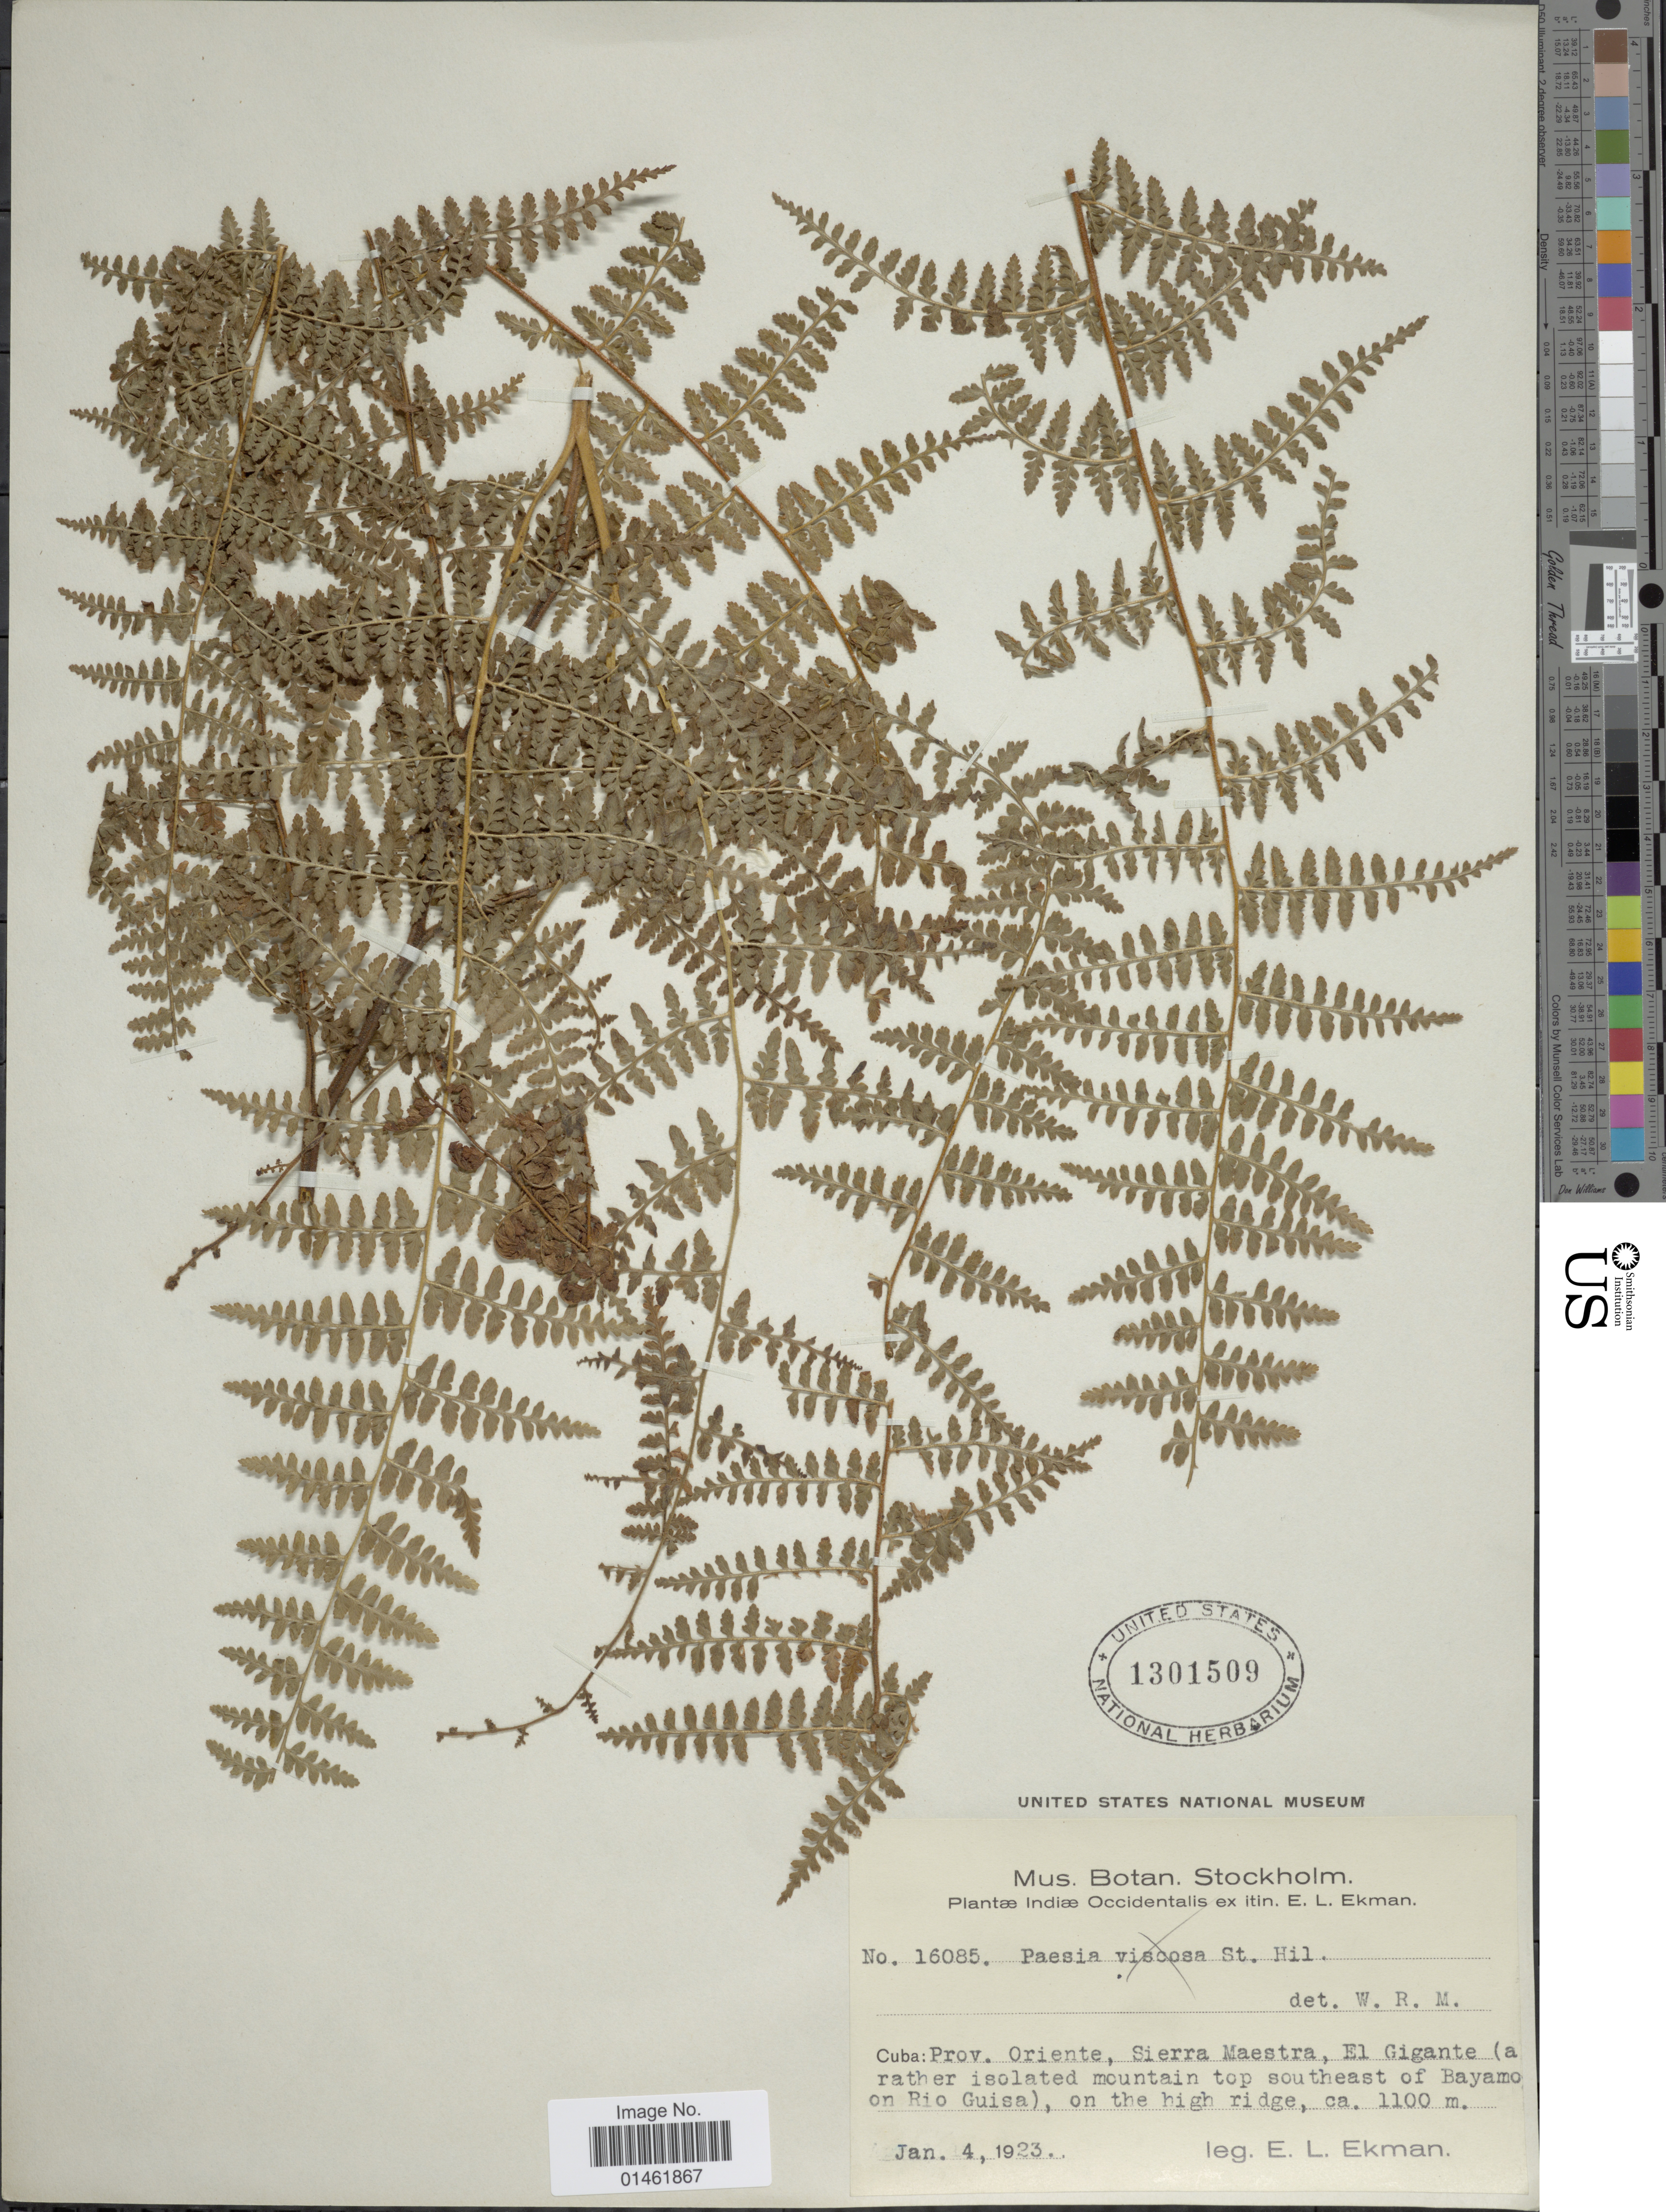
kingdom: Plantae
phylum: Tracheophyta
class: Polypodiopsida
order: Polypodiales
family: Dennstaedtiaceae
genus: Paesia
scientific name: Paesia glandulosa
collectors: E. L. Ekman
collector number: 16085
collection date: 1923-01-04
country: Cuba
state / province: Oriente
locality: Cuba: Prov. Oriente, Sierra Maestra, El Gigante( a rather isolated mountain top southeast of Bayamo on Rio Guisa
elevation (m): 1100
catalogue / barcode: US 1301509